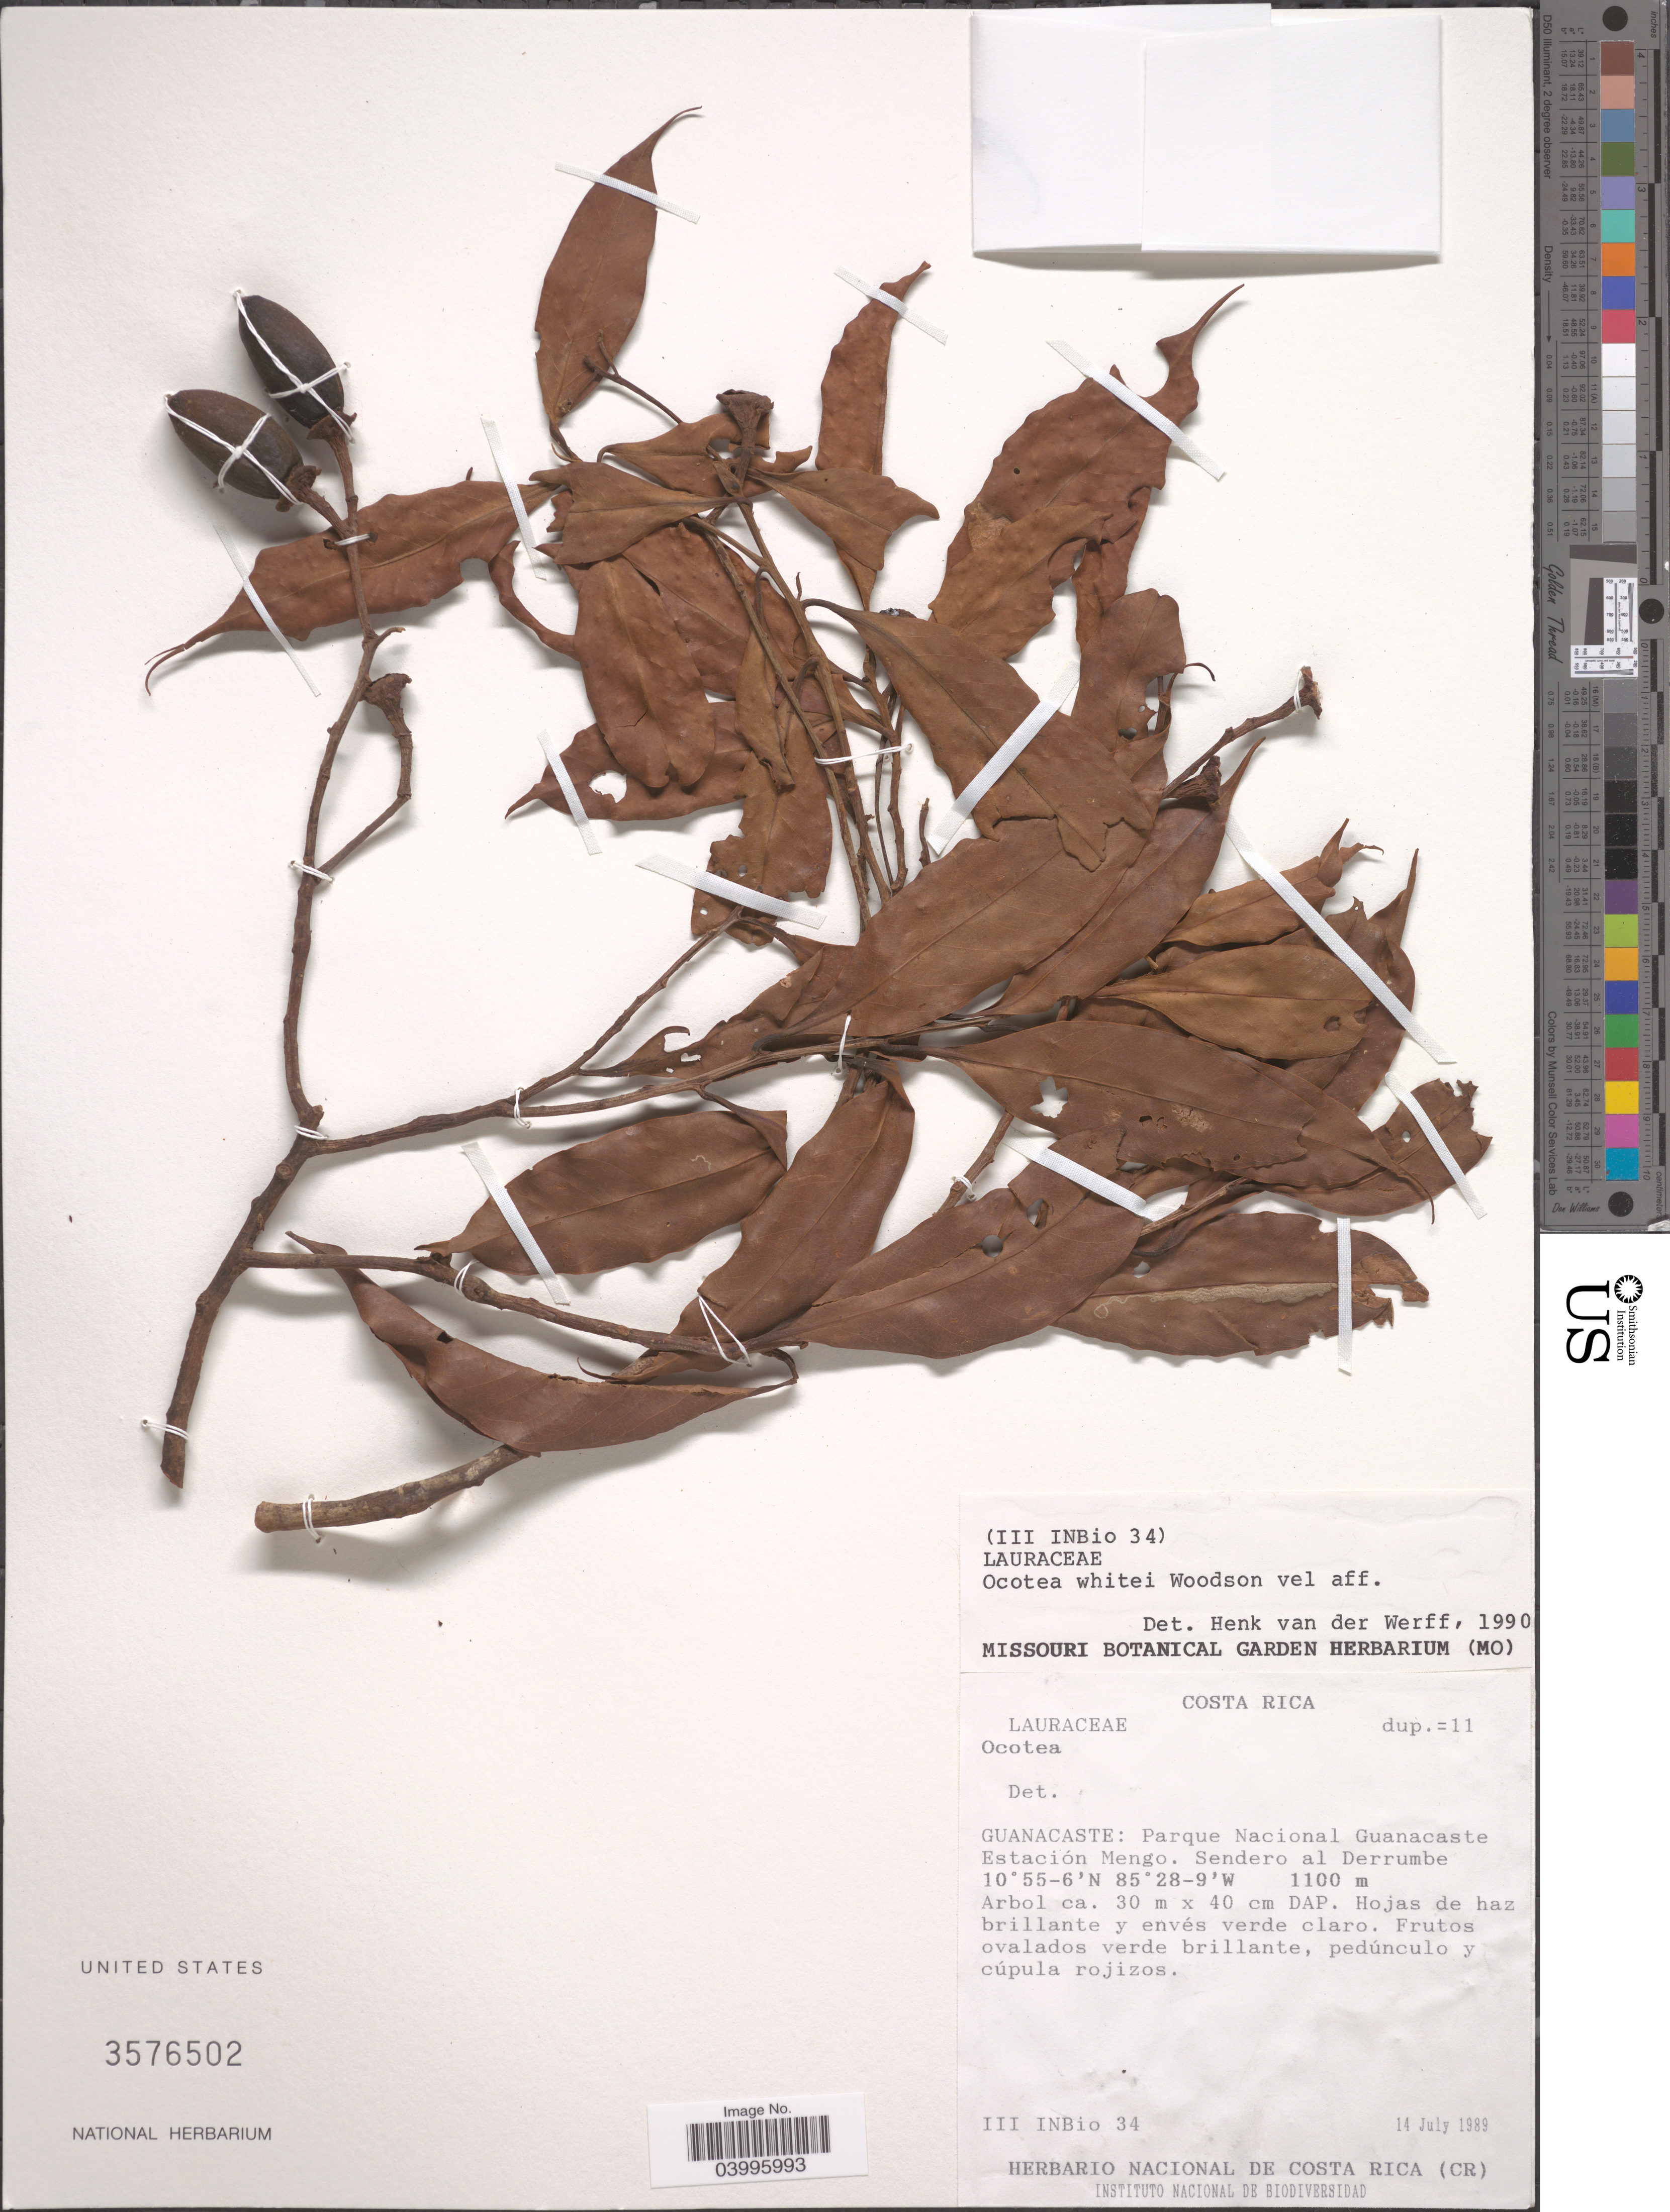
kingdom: Plantae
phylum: Tracheophyta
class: Magnoliopsida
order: Laurales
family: Lauraceae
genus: Ocotea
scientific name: Ocotea whitei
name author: Woodson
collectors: I. INBio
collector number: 34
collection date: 1989-07-14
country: Costa Rica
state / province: Guanacaste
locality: Parque Nacional Guanacaste Estación Mengo. Sendero al Derrumbe.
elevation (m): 1100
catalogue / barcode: US 3576502